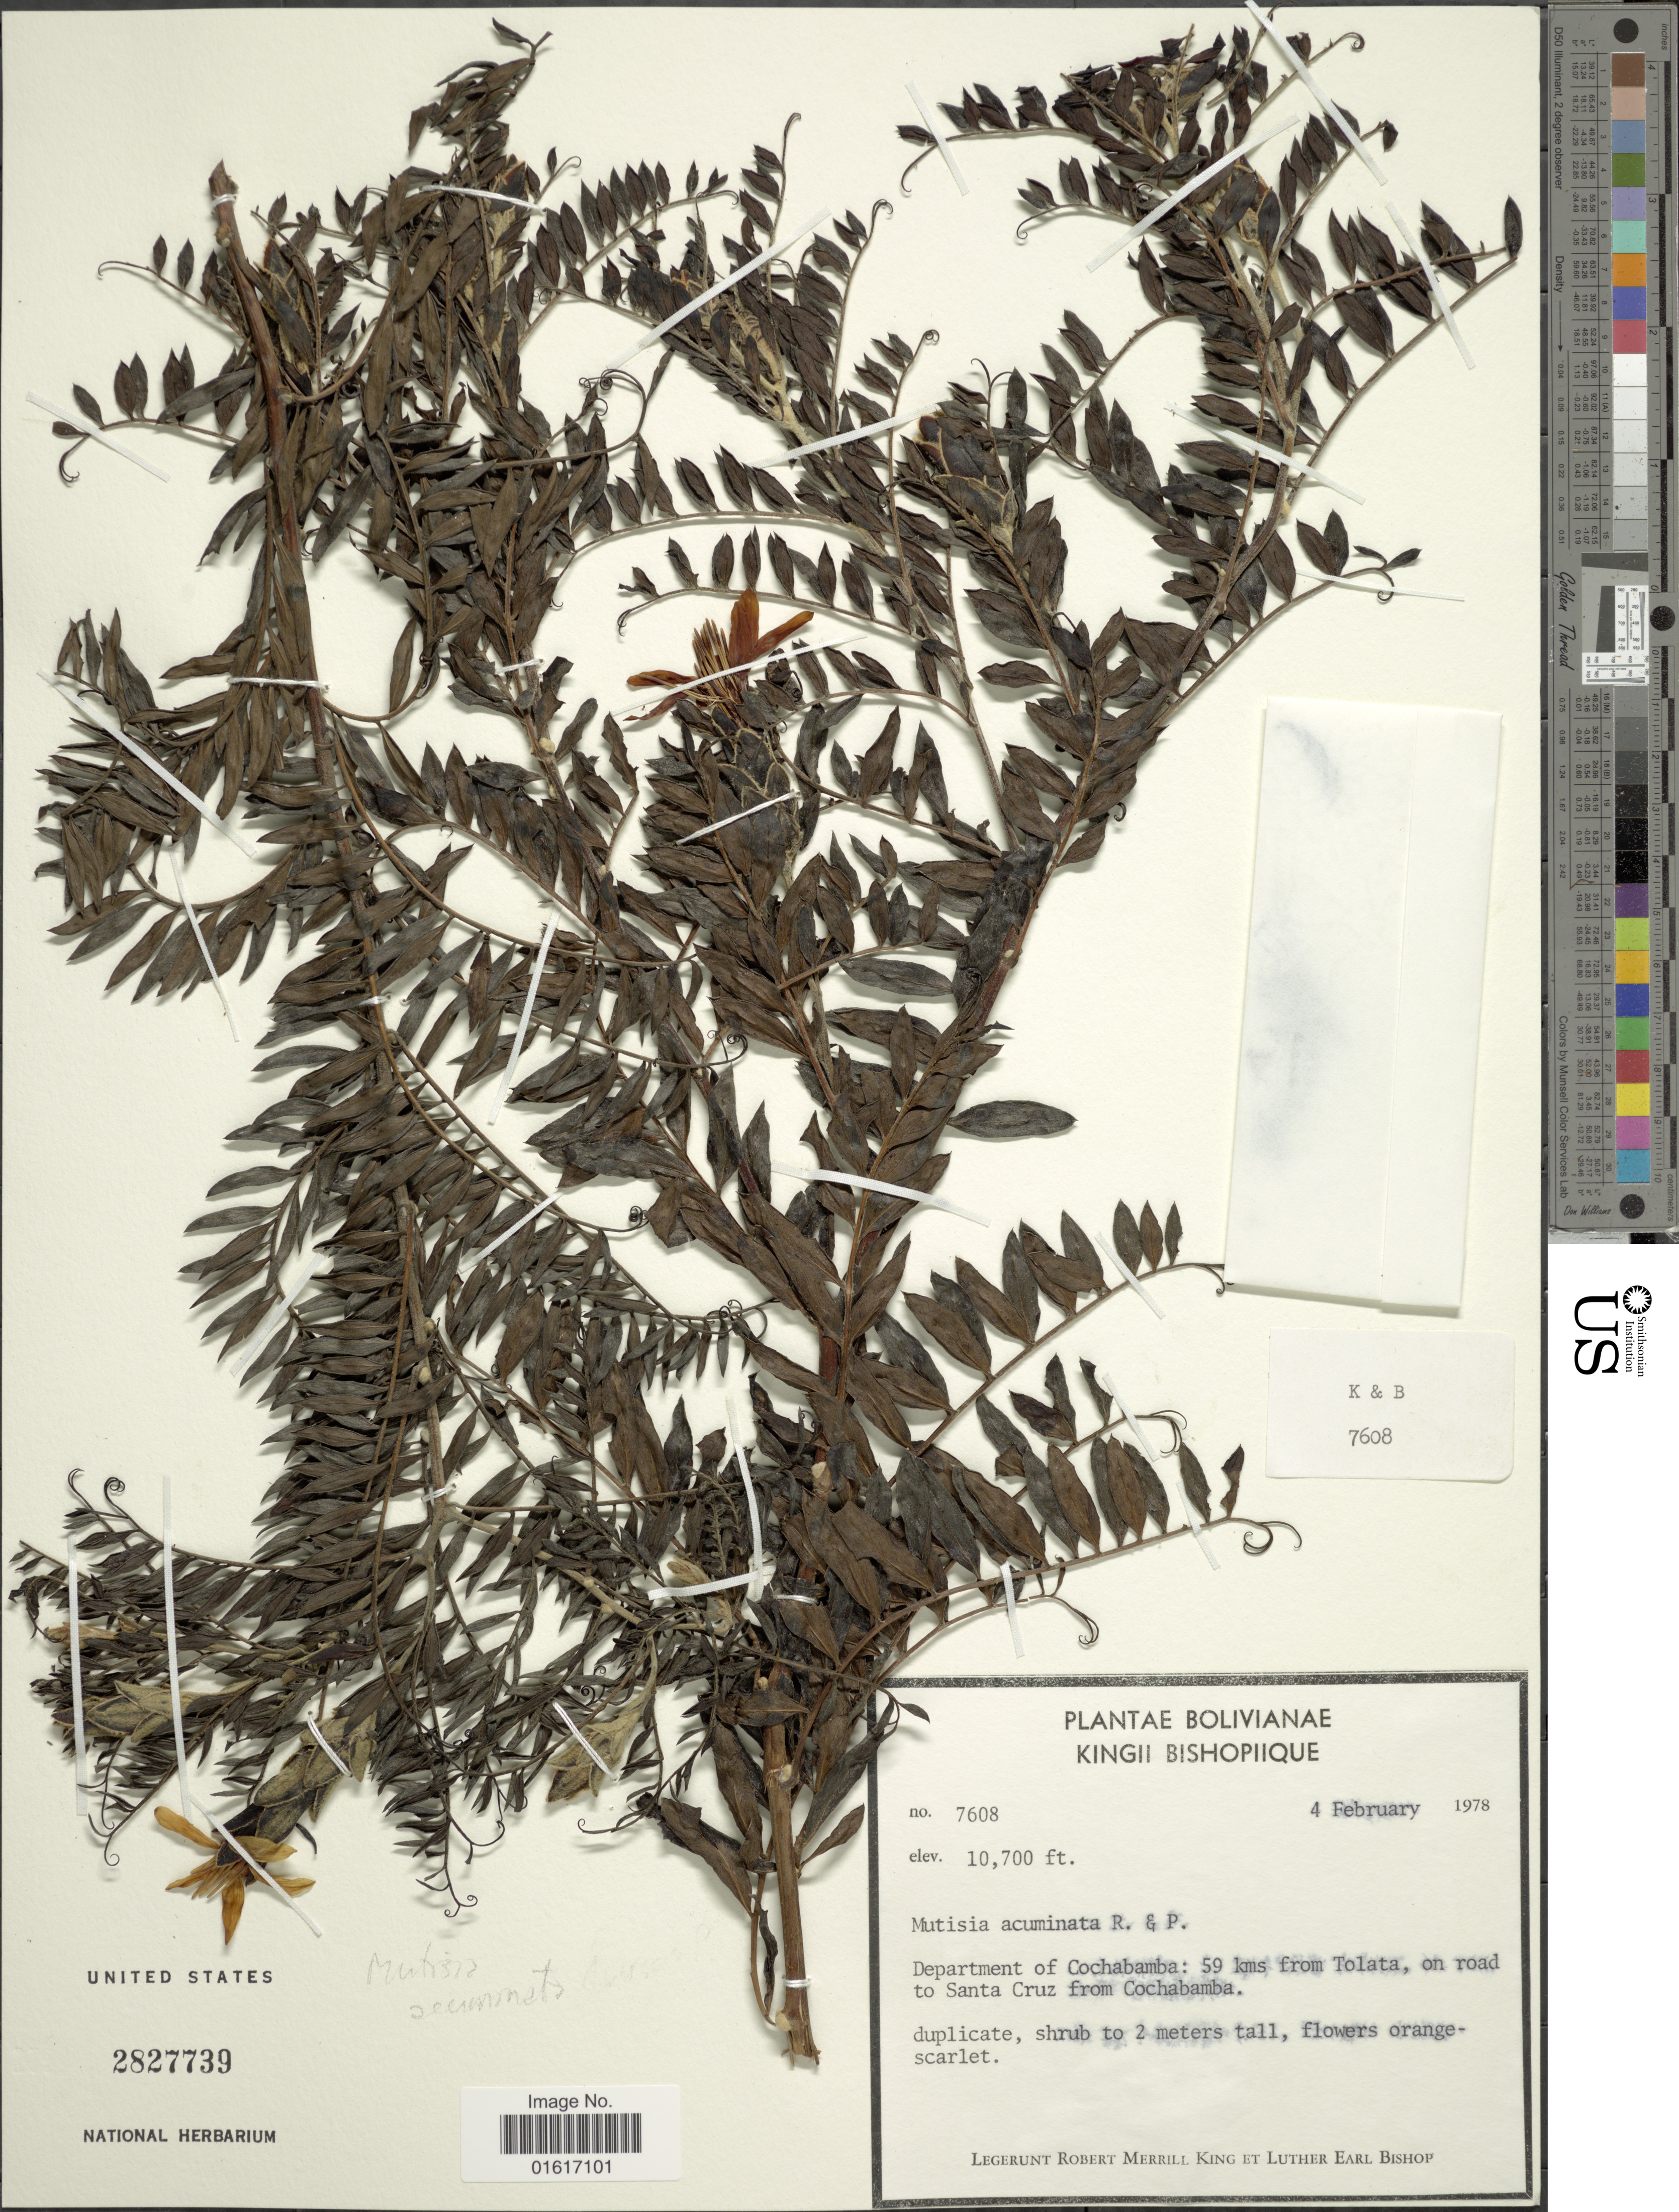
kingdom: Plantae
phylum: Tracheophyta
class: Magnoliopsida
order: Asterales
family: Asteraceae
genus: Mutisia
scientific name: Mutisia acuminata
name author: Ruiz & Pav.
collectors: R. M. King & L. E. Bishop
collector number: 7608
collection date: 1978-02-04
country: Bolivia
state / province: Cochabamba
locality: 59 kms from Tolata, on road to Santa Cruz from Cochabamba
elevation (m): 3261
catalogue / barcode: US 2827739